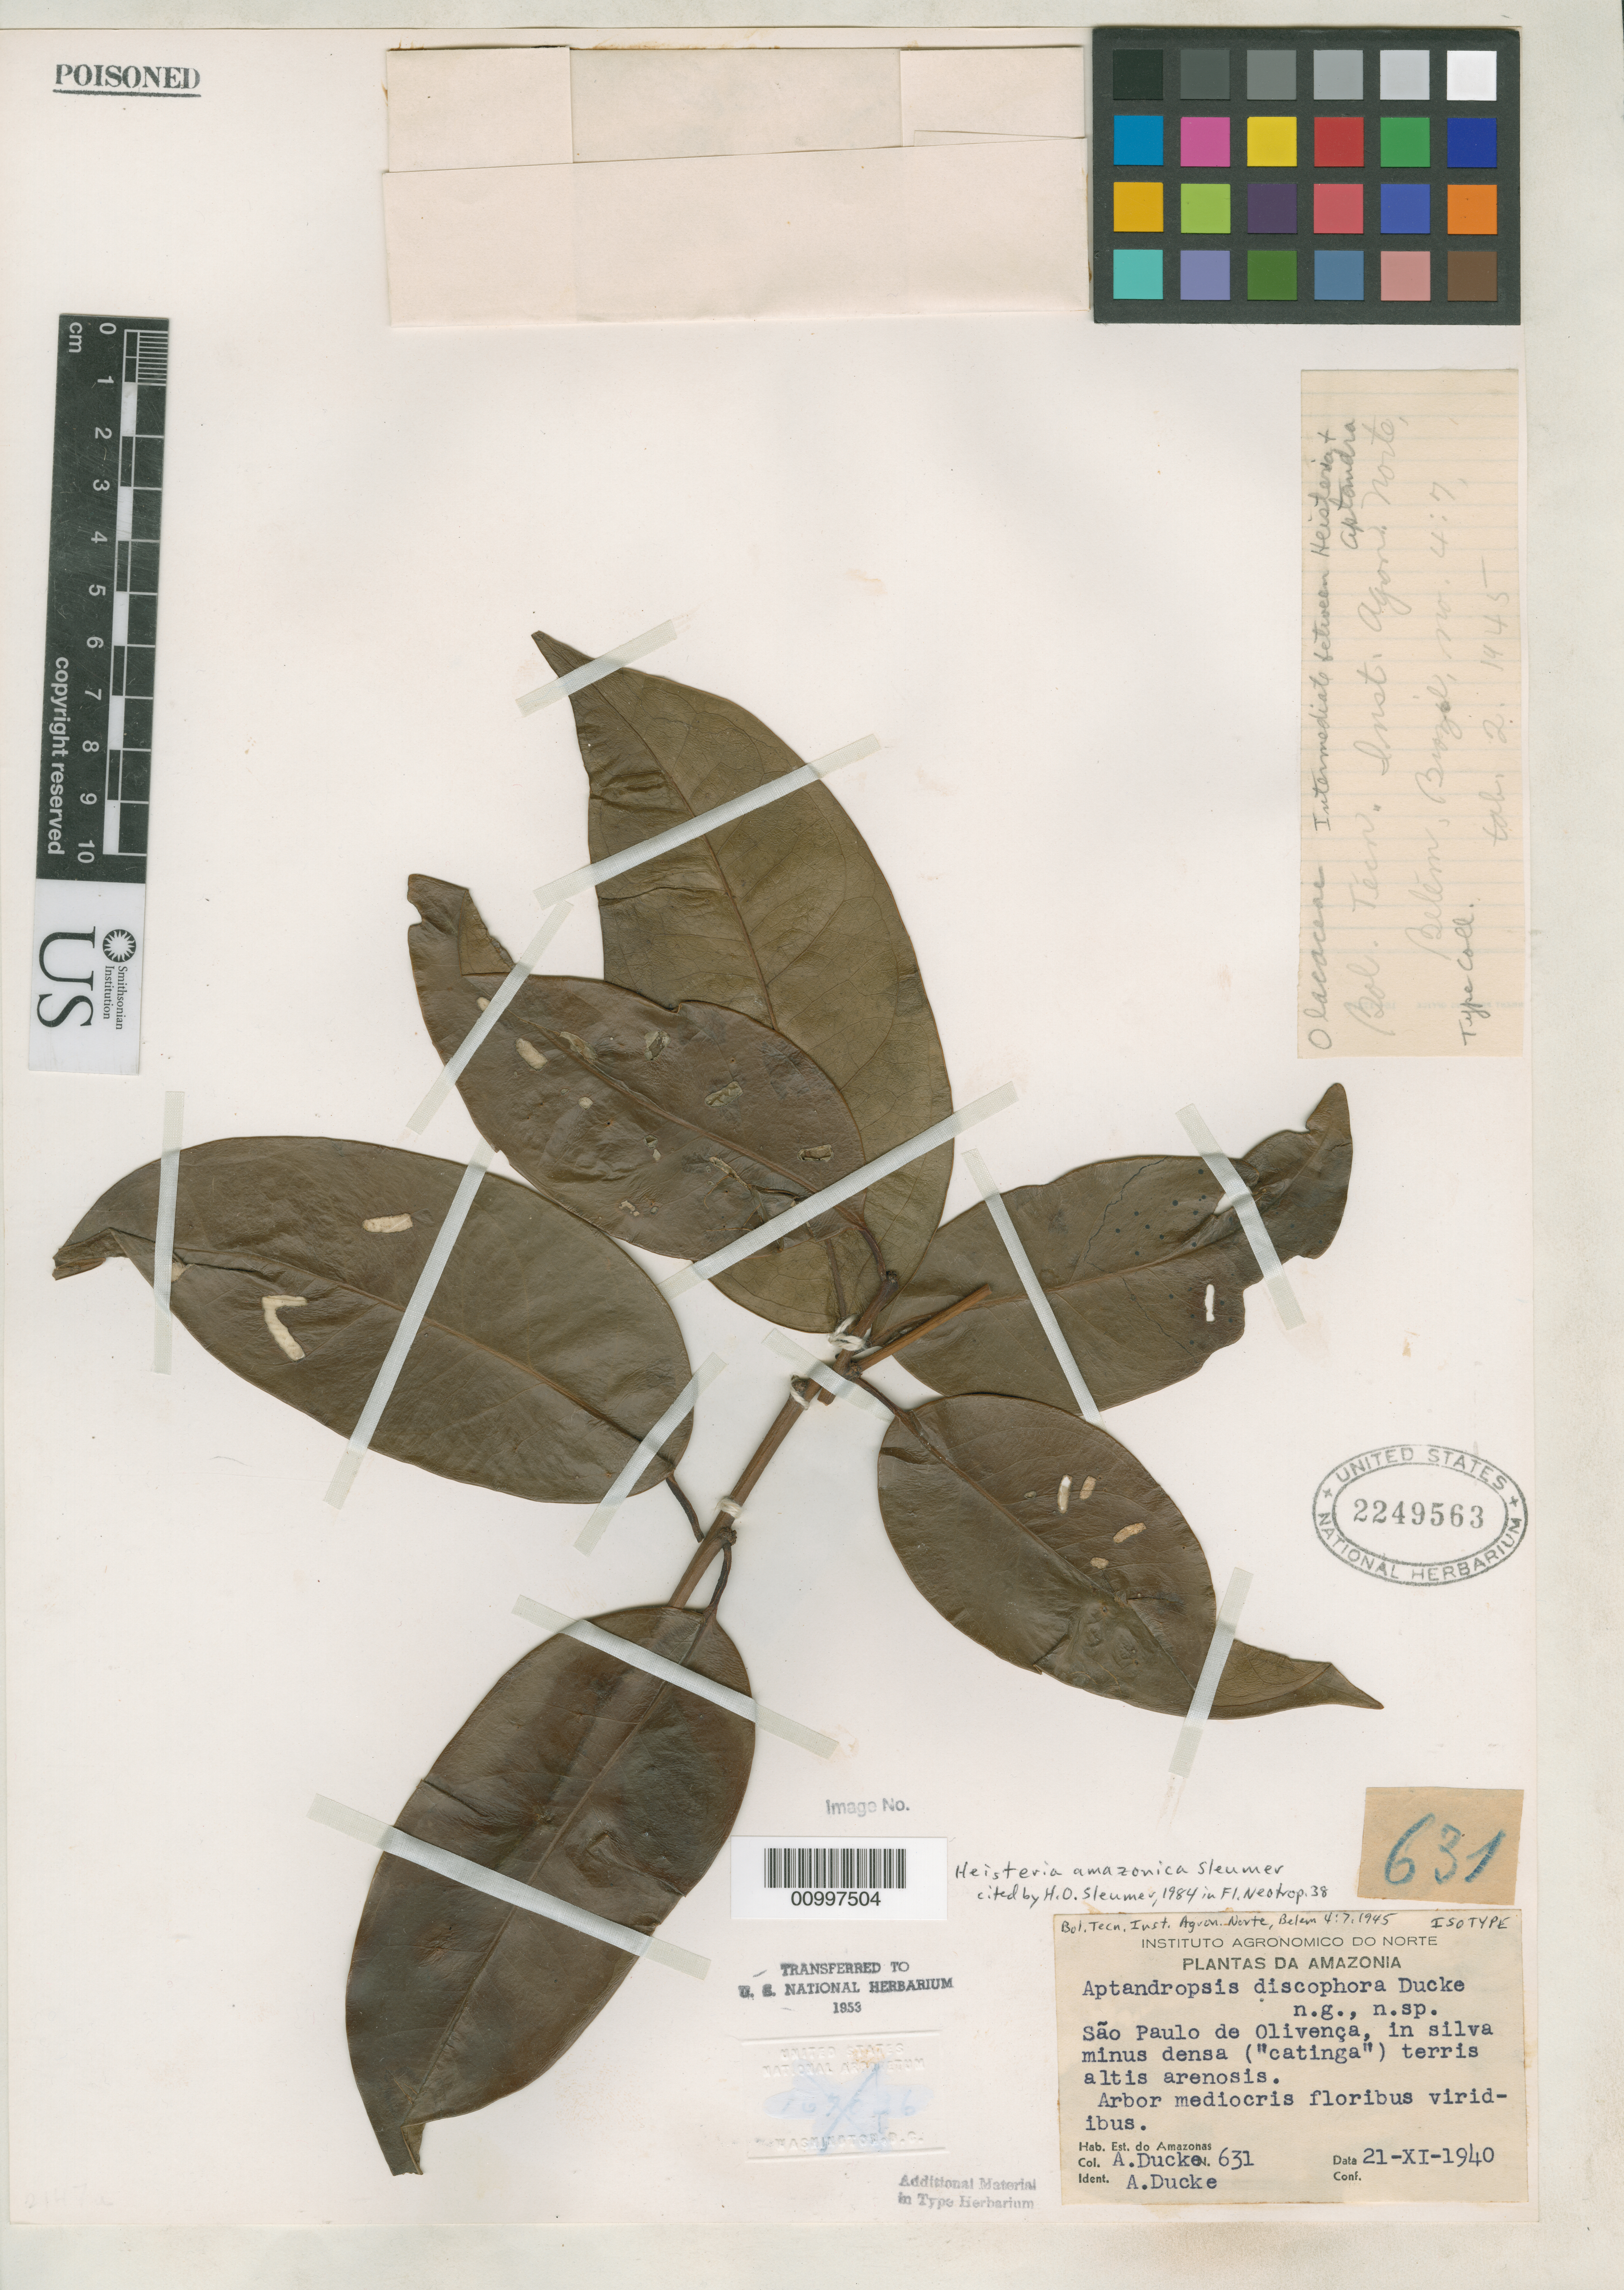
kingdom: Plantae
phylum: Tracheophyta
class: Magnoliopsida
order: Santalales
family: Erythropalaceae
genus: Aptandropsis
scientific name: Aptandropsis discophora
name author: Ducke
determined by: Sleumer, H. O.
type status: Isotype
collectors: A. Ducke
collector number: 631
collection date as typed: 21 Nov 1940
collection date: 1940-11-21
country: Brazil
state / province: Amazonas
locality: Plantas da Amazonia. São Paulo de Olivença, in Silva minus densa ("Catinga") terris altis arenosis.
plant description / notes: Heisteria amazonica Sleumer cited by H. O. Sleumer, 1984 in Fl. Neotrop. 38. Bol. Tecn. Inst. Agron. Norte, Belem 4: 7, 1945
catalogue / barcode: US 2249563